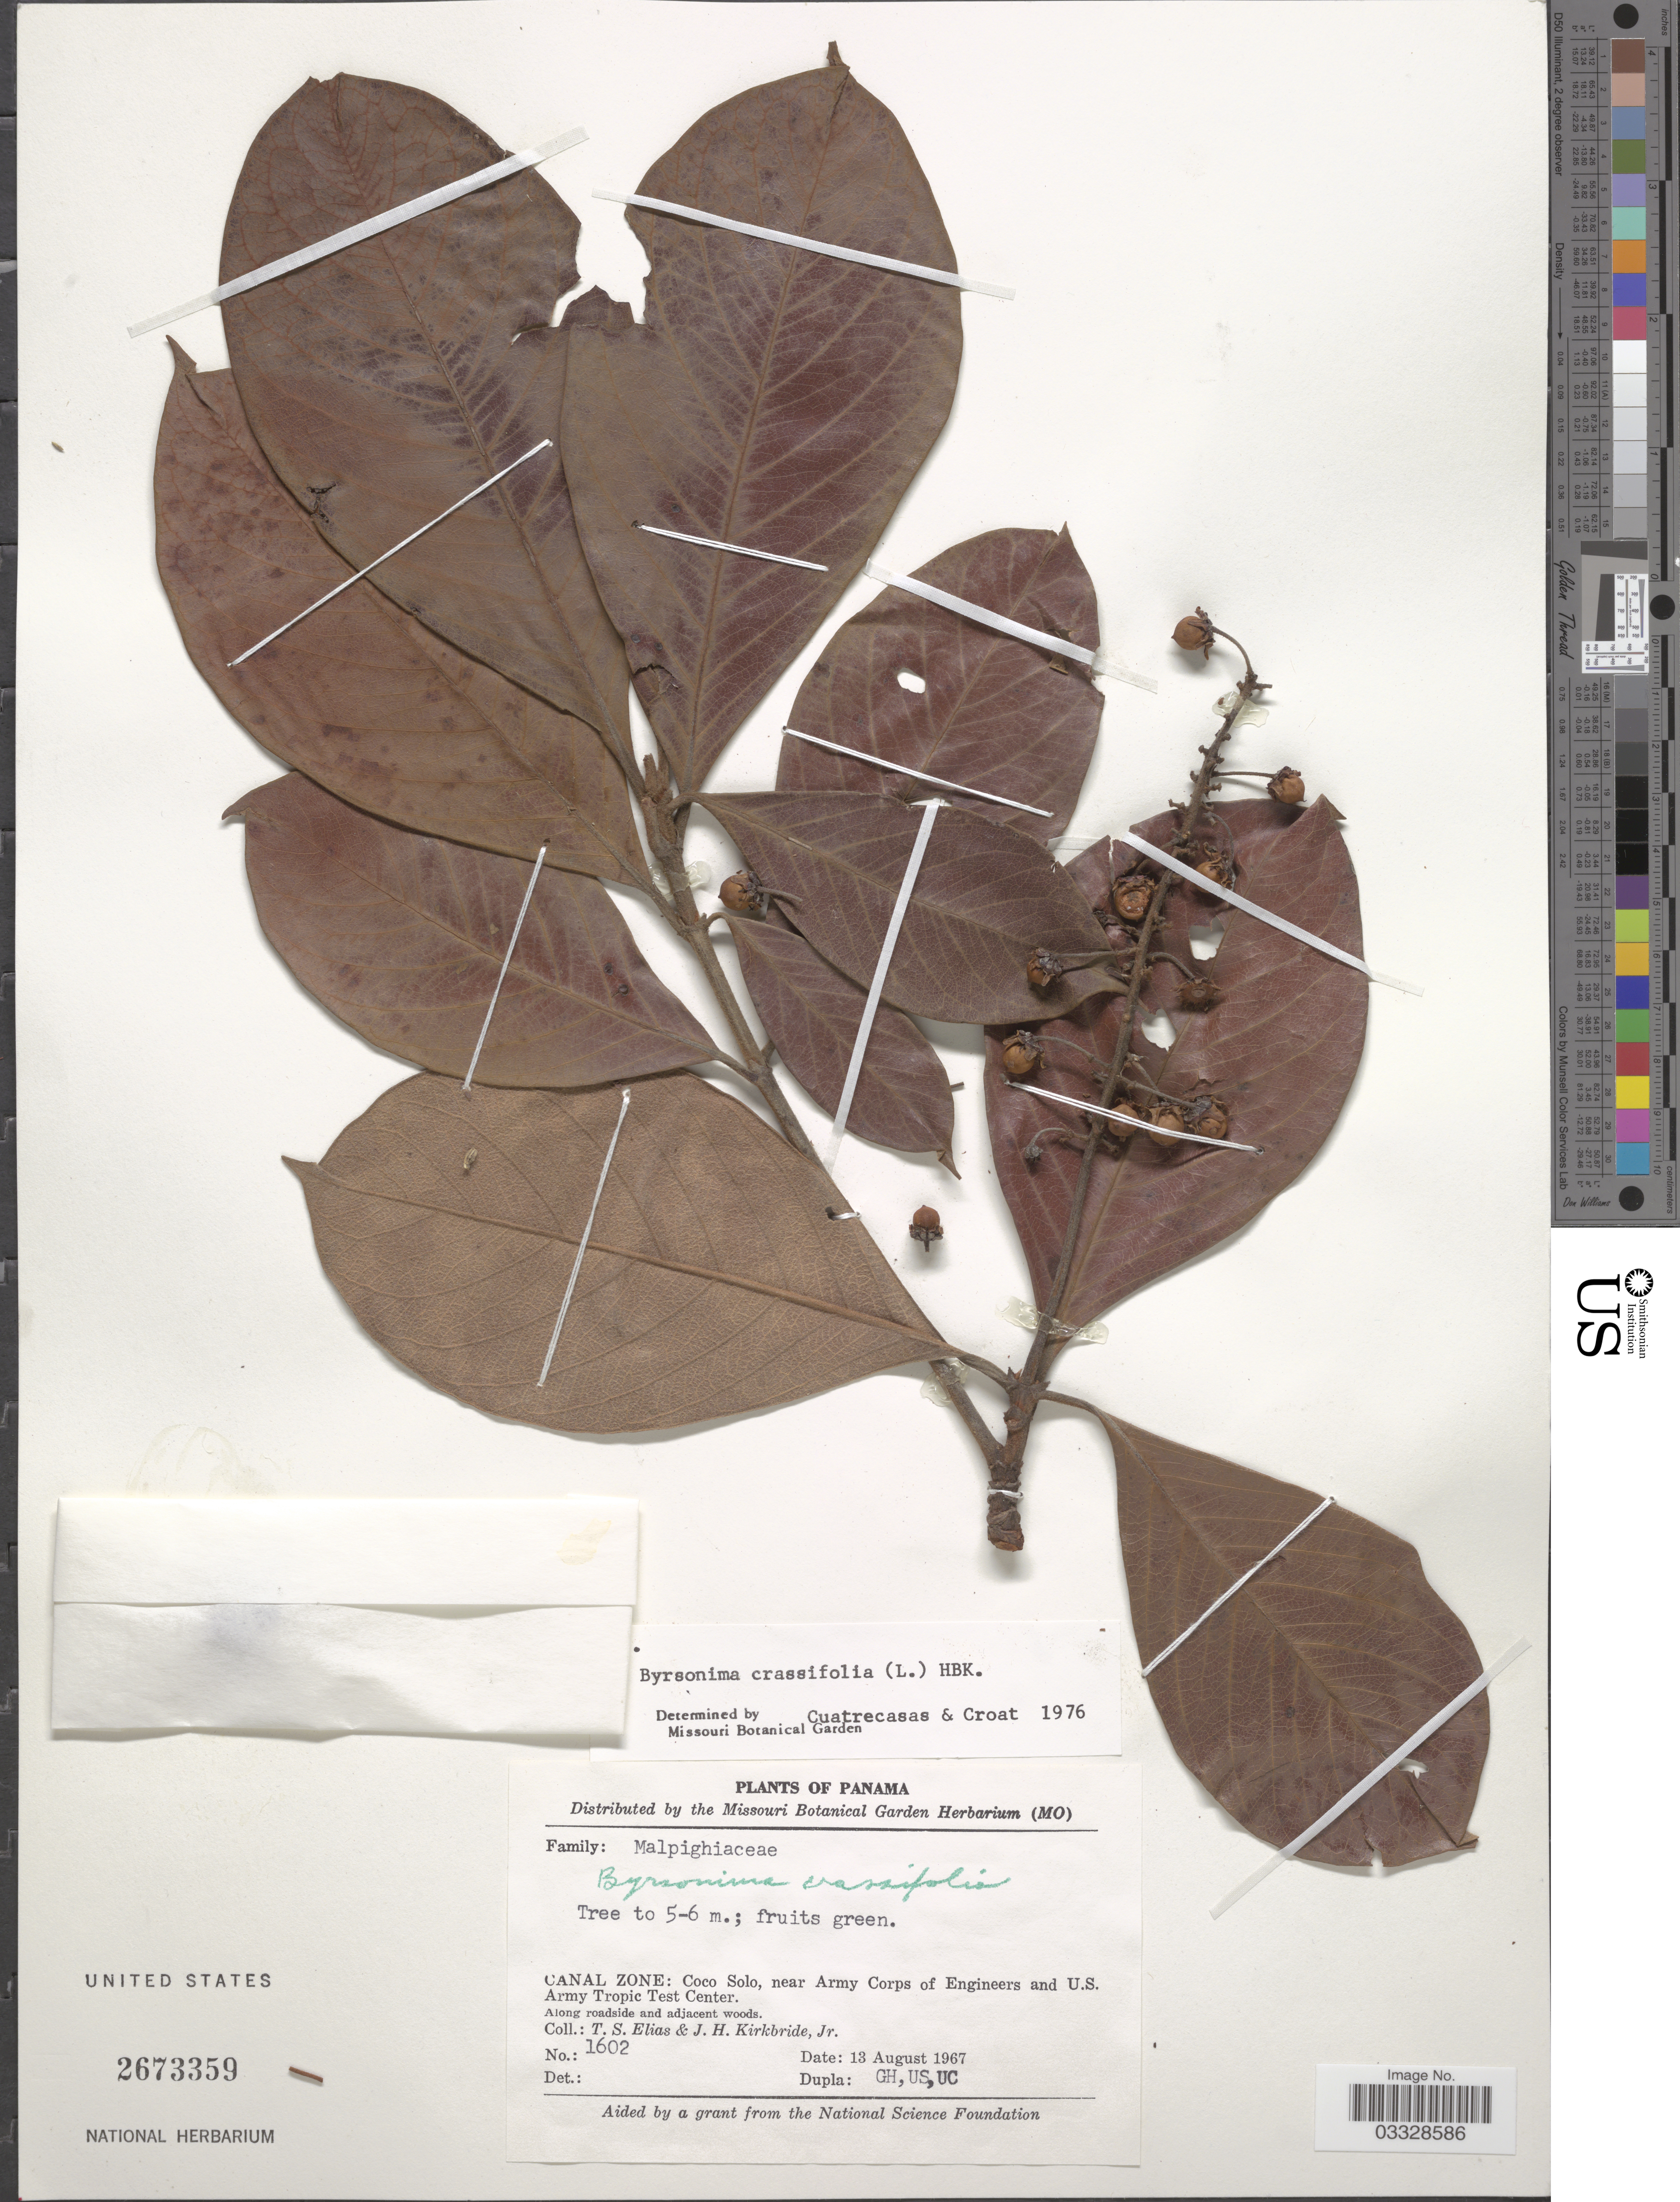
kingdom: Plantae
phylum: Tracheophyta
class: Magnoliopsida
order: Malpighiales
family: Malpighiaceae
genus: Byrsonima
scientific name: Byrsonima crassifolia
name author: (L.) Kunth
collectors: T. S. Elias & J. H. Kirkbride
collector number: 1602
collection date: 1967-08-13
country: Panama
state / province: Colón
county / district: Canal Zone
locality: Coco Solo, near Army Corps of Engineers and U.S. Army Tropic Test Center.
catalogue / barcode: US 2673359